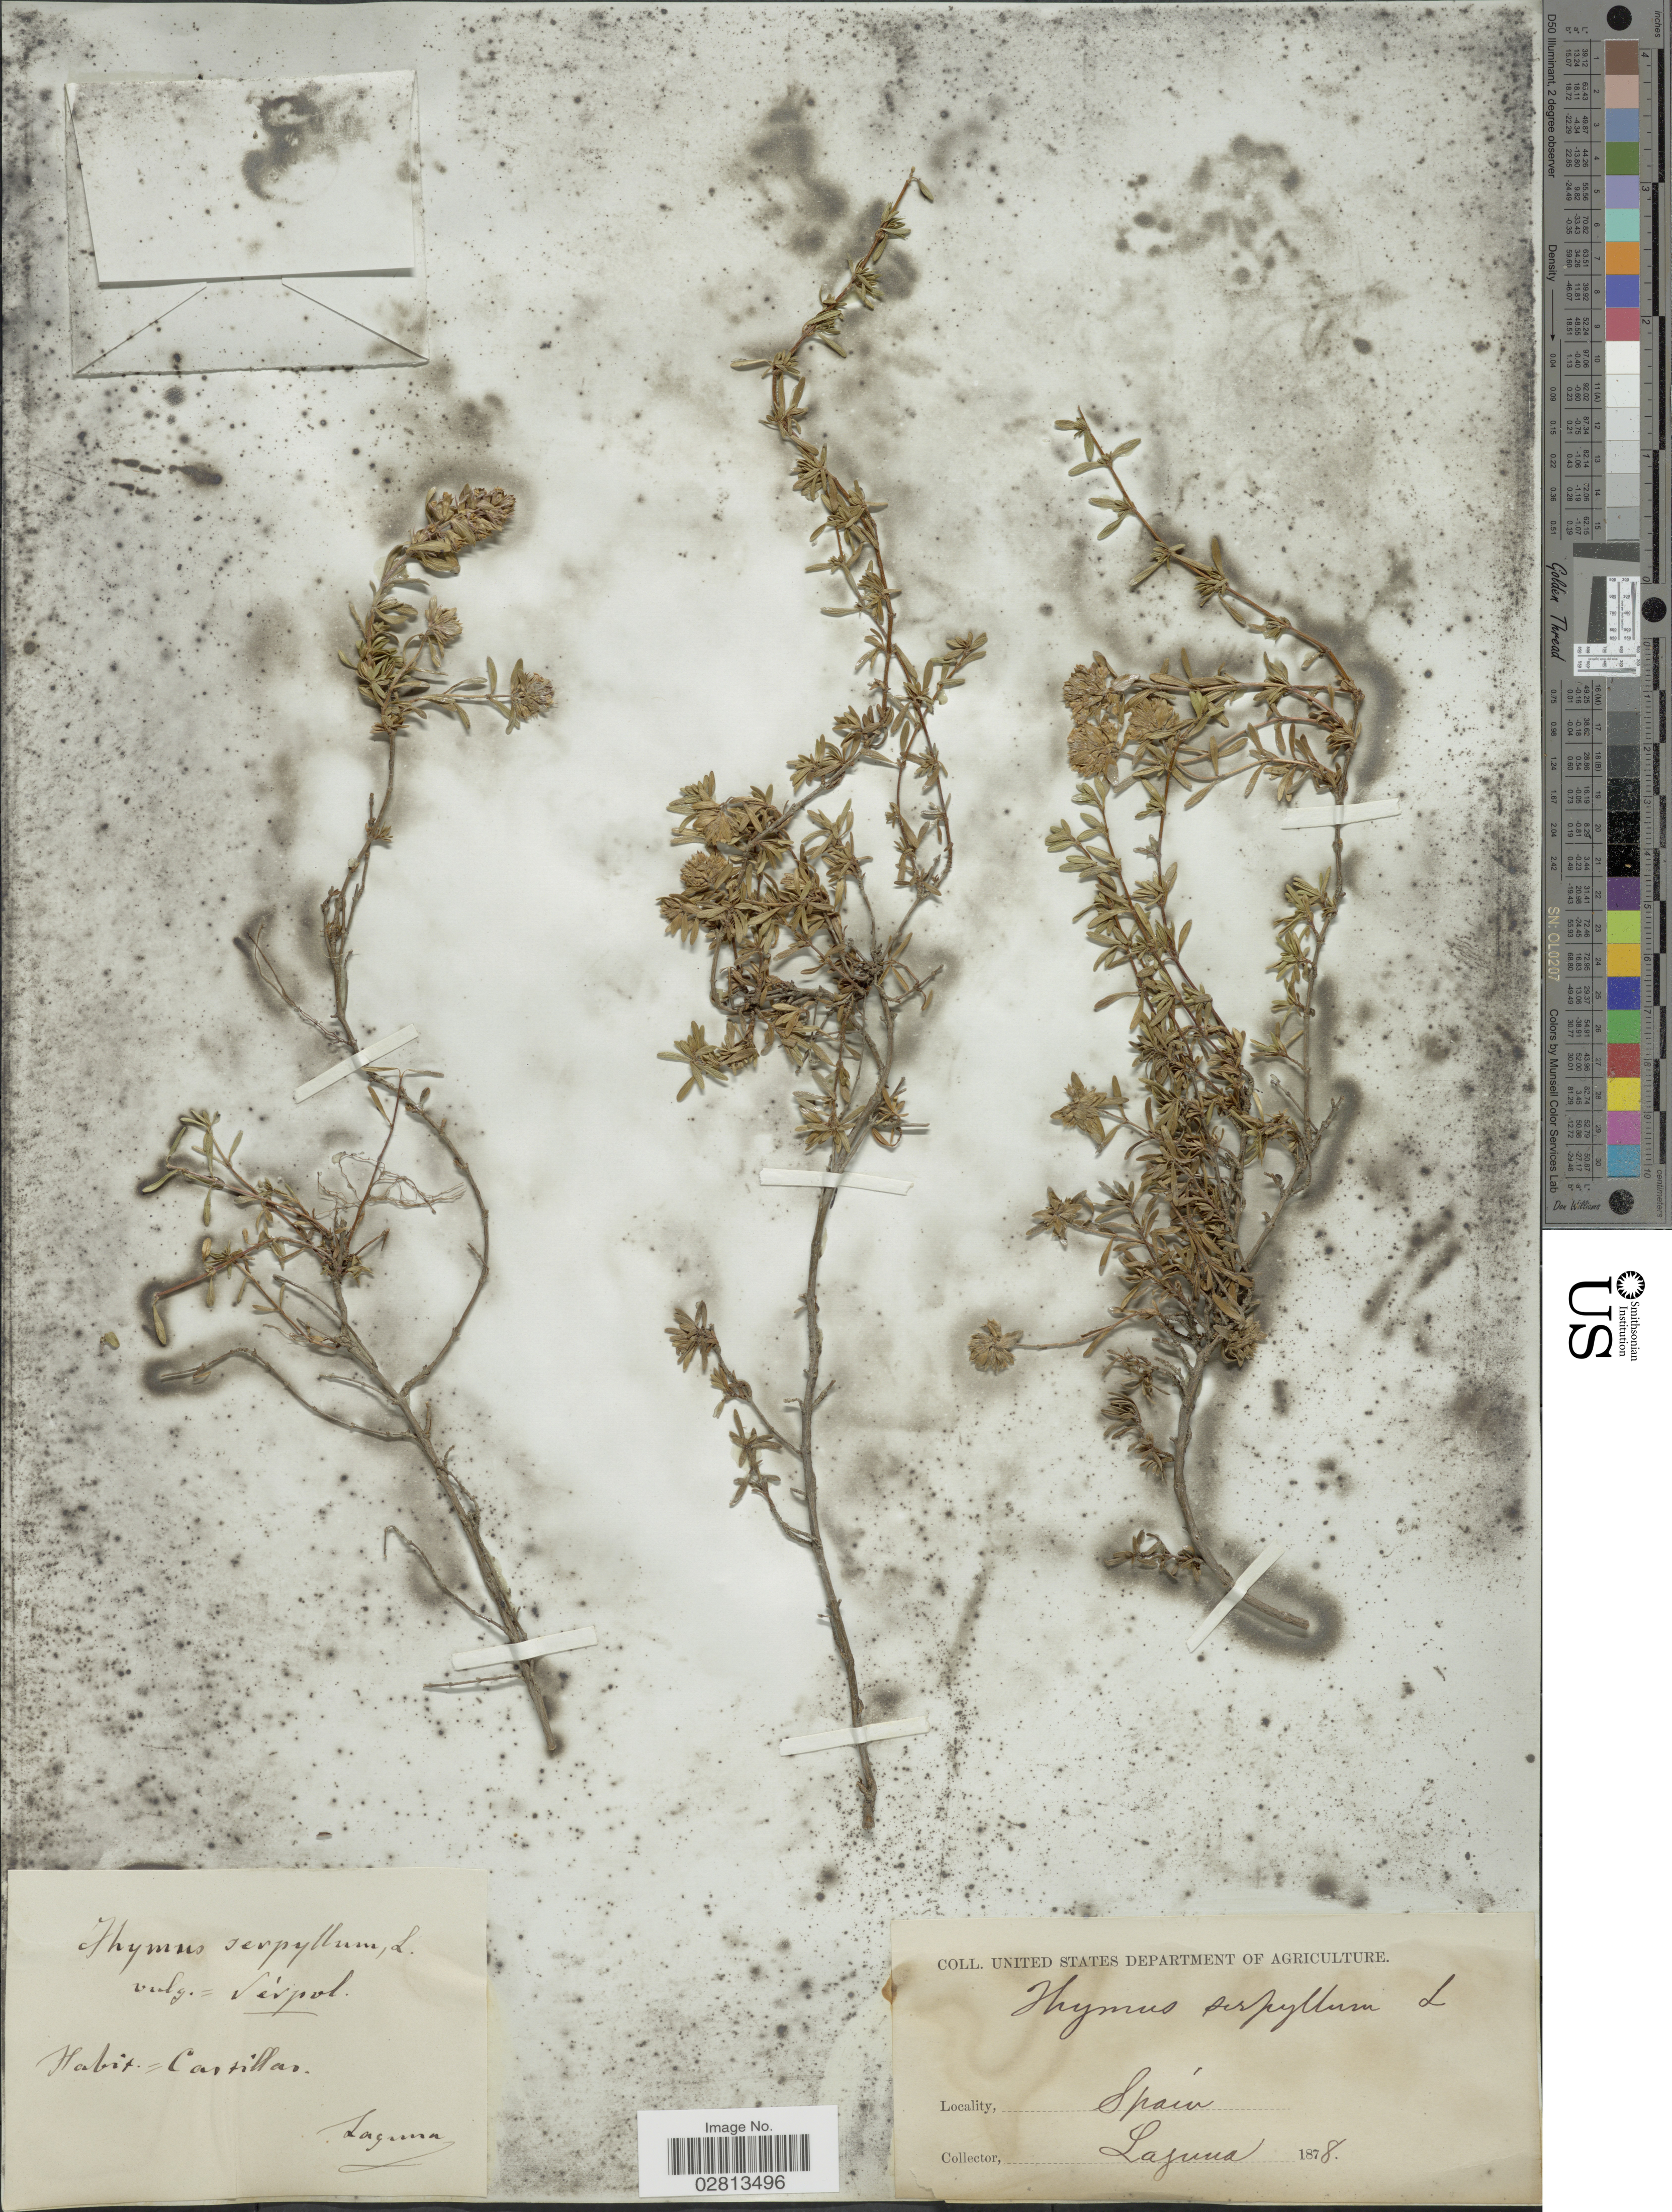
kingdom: Plantae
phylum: Tracheophyta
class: Magnoliopsida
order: Lamiales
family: Lamiaceae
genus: Thymus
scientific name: Thymus serpyllum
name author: L.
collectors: -. Laguna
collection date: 1878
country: Spain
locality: Castillas.